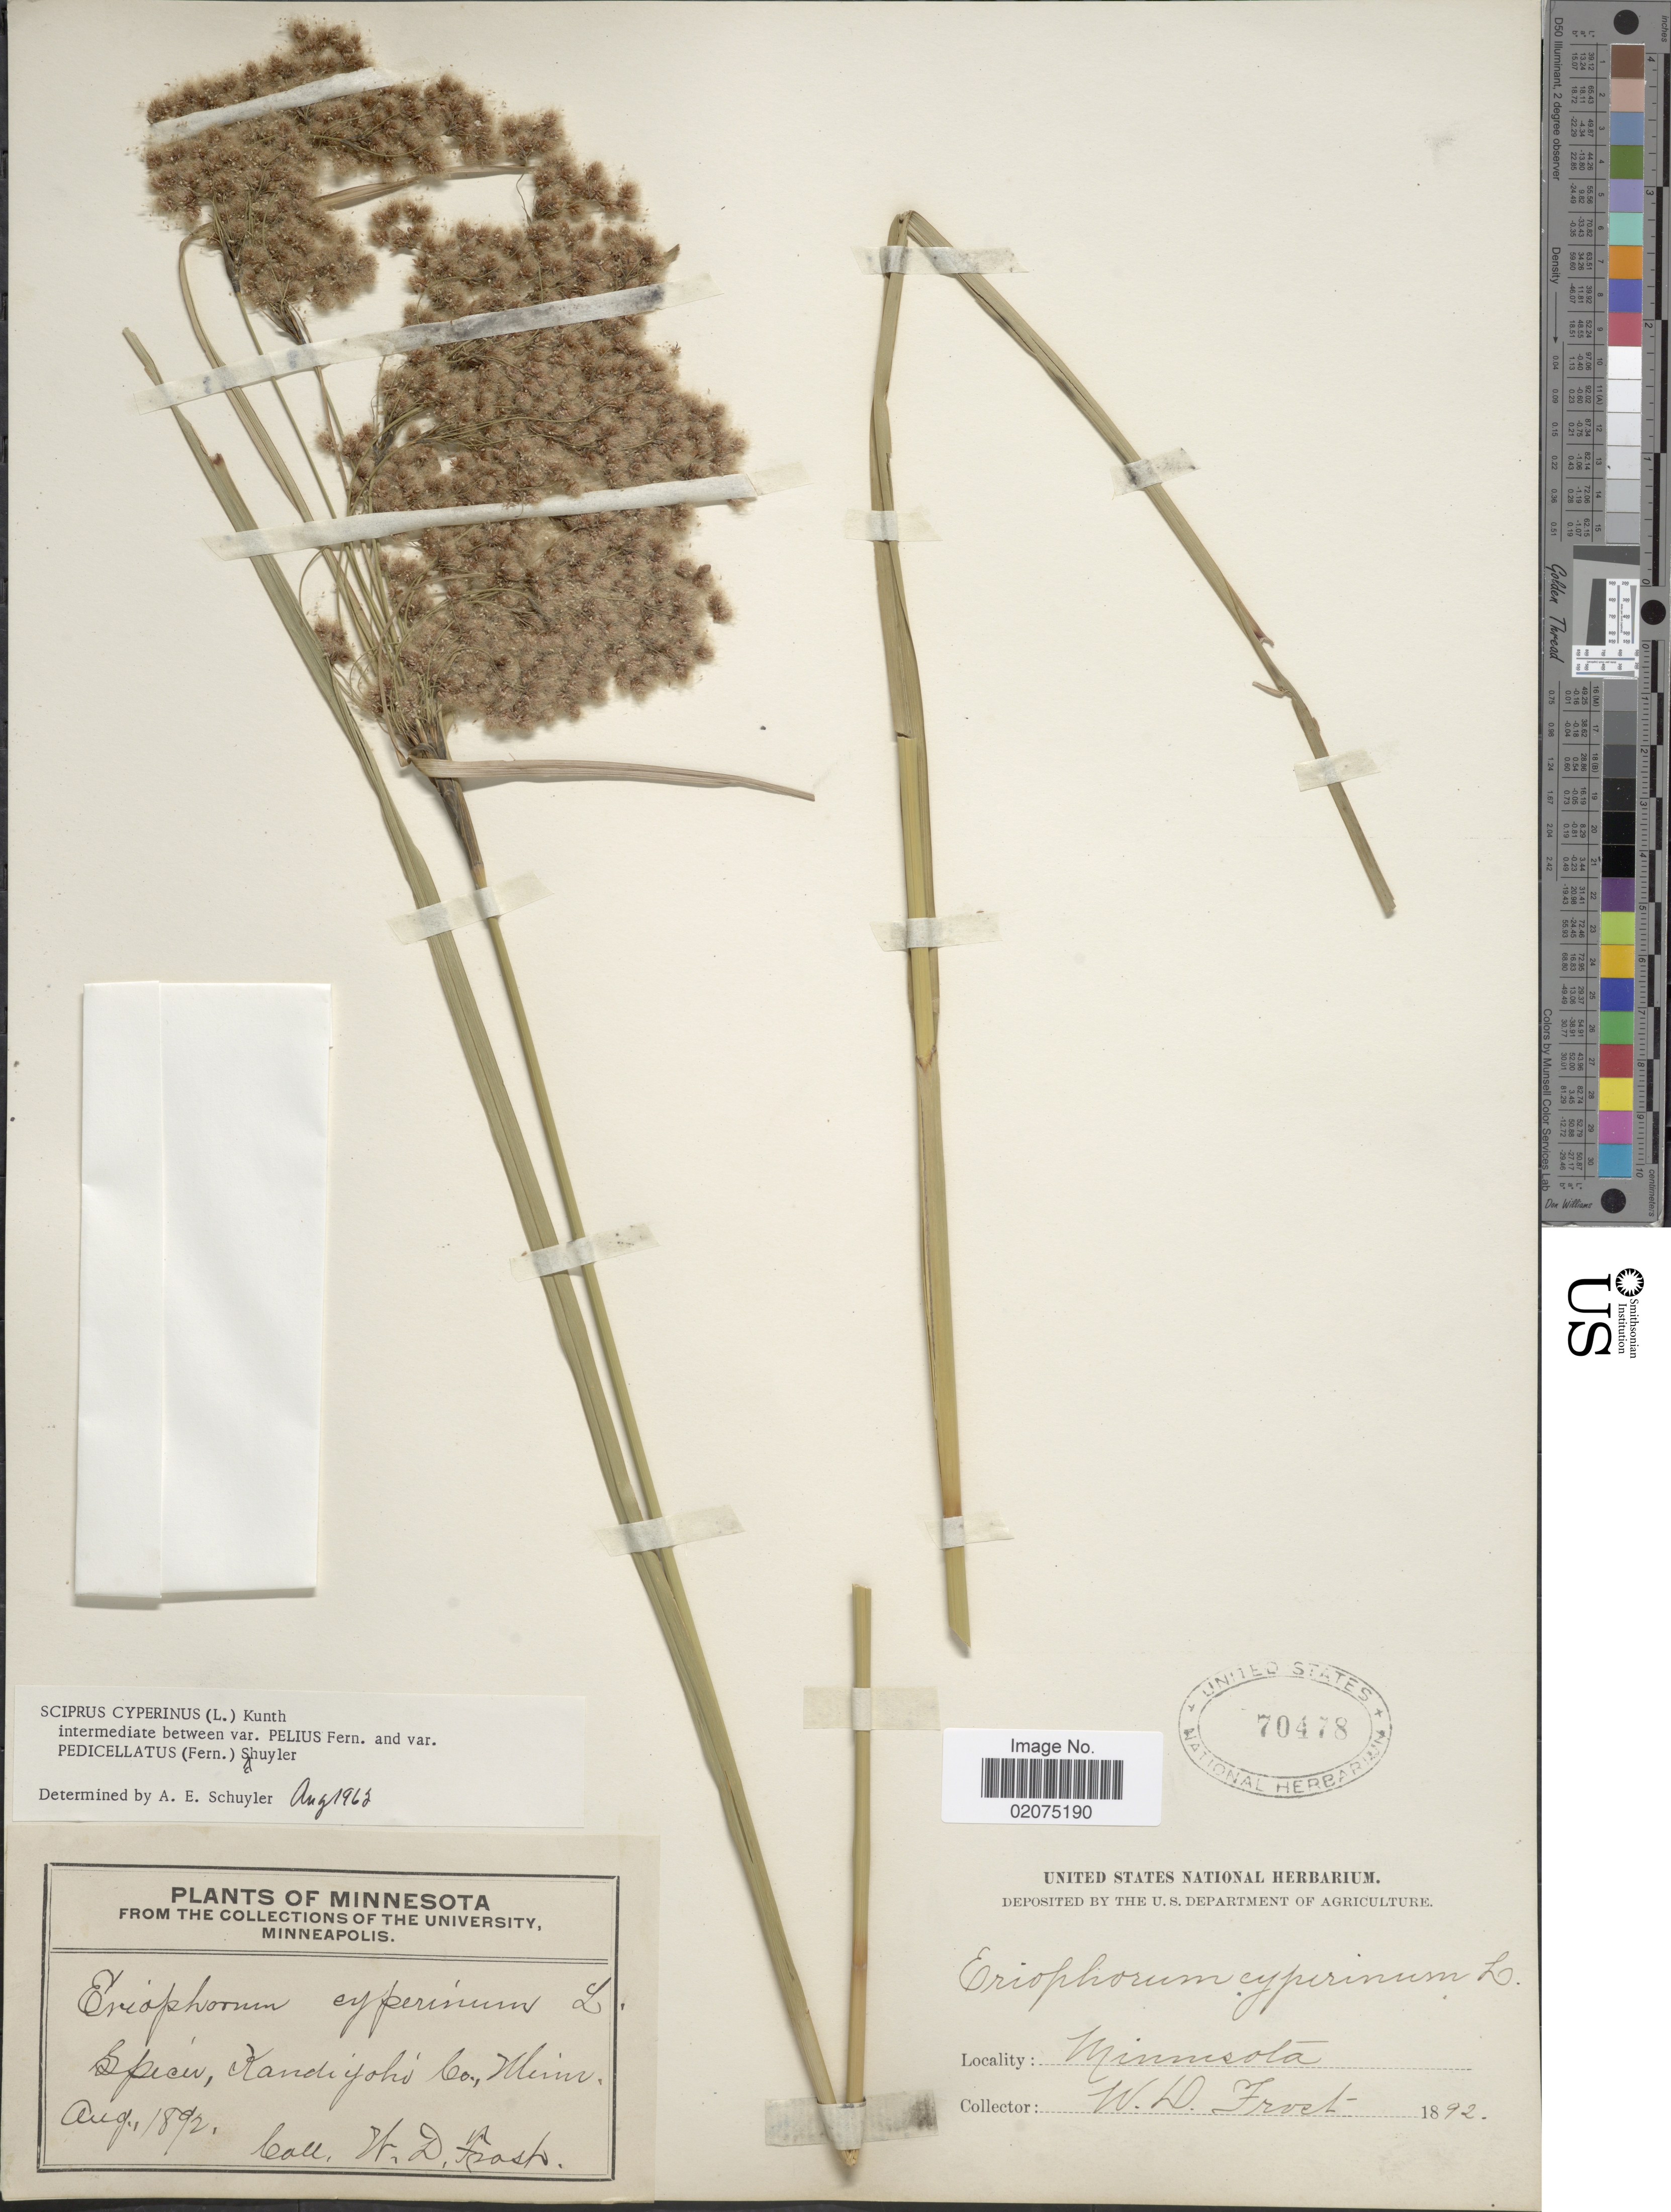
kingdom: Plantae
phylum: Tracheophyta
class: Liliopsida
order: Poales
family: Cyperaceae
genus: Scirpus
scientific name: Scirpus cyperinus (L.) Kunth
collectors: W. Frost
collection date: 1892-08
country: United States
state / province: Minnesota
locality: Spicer, Kandiyoho Co., Minn.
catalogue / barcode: US 70478